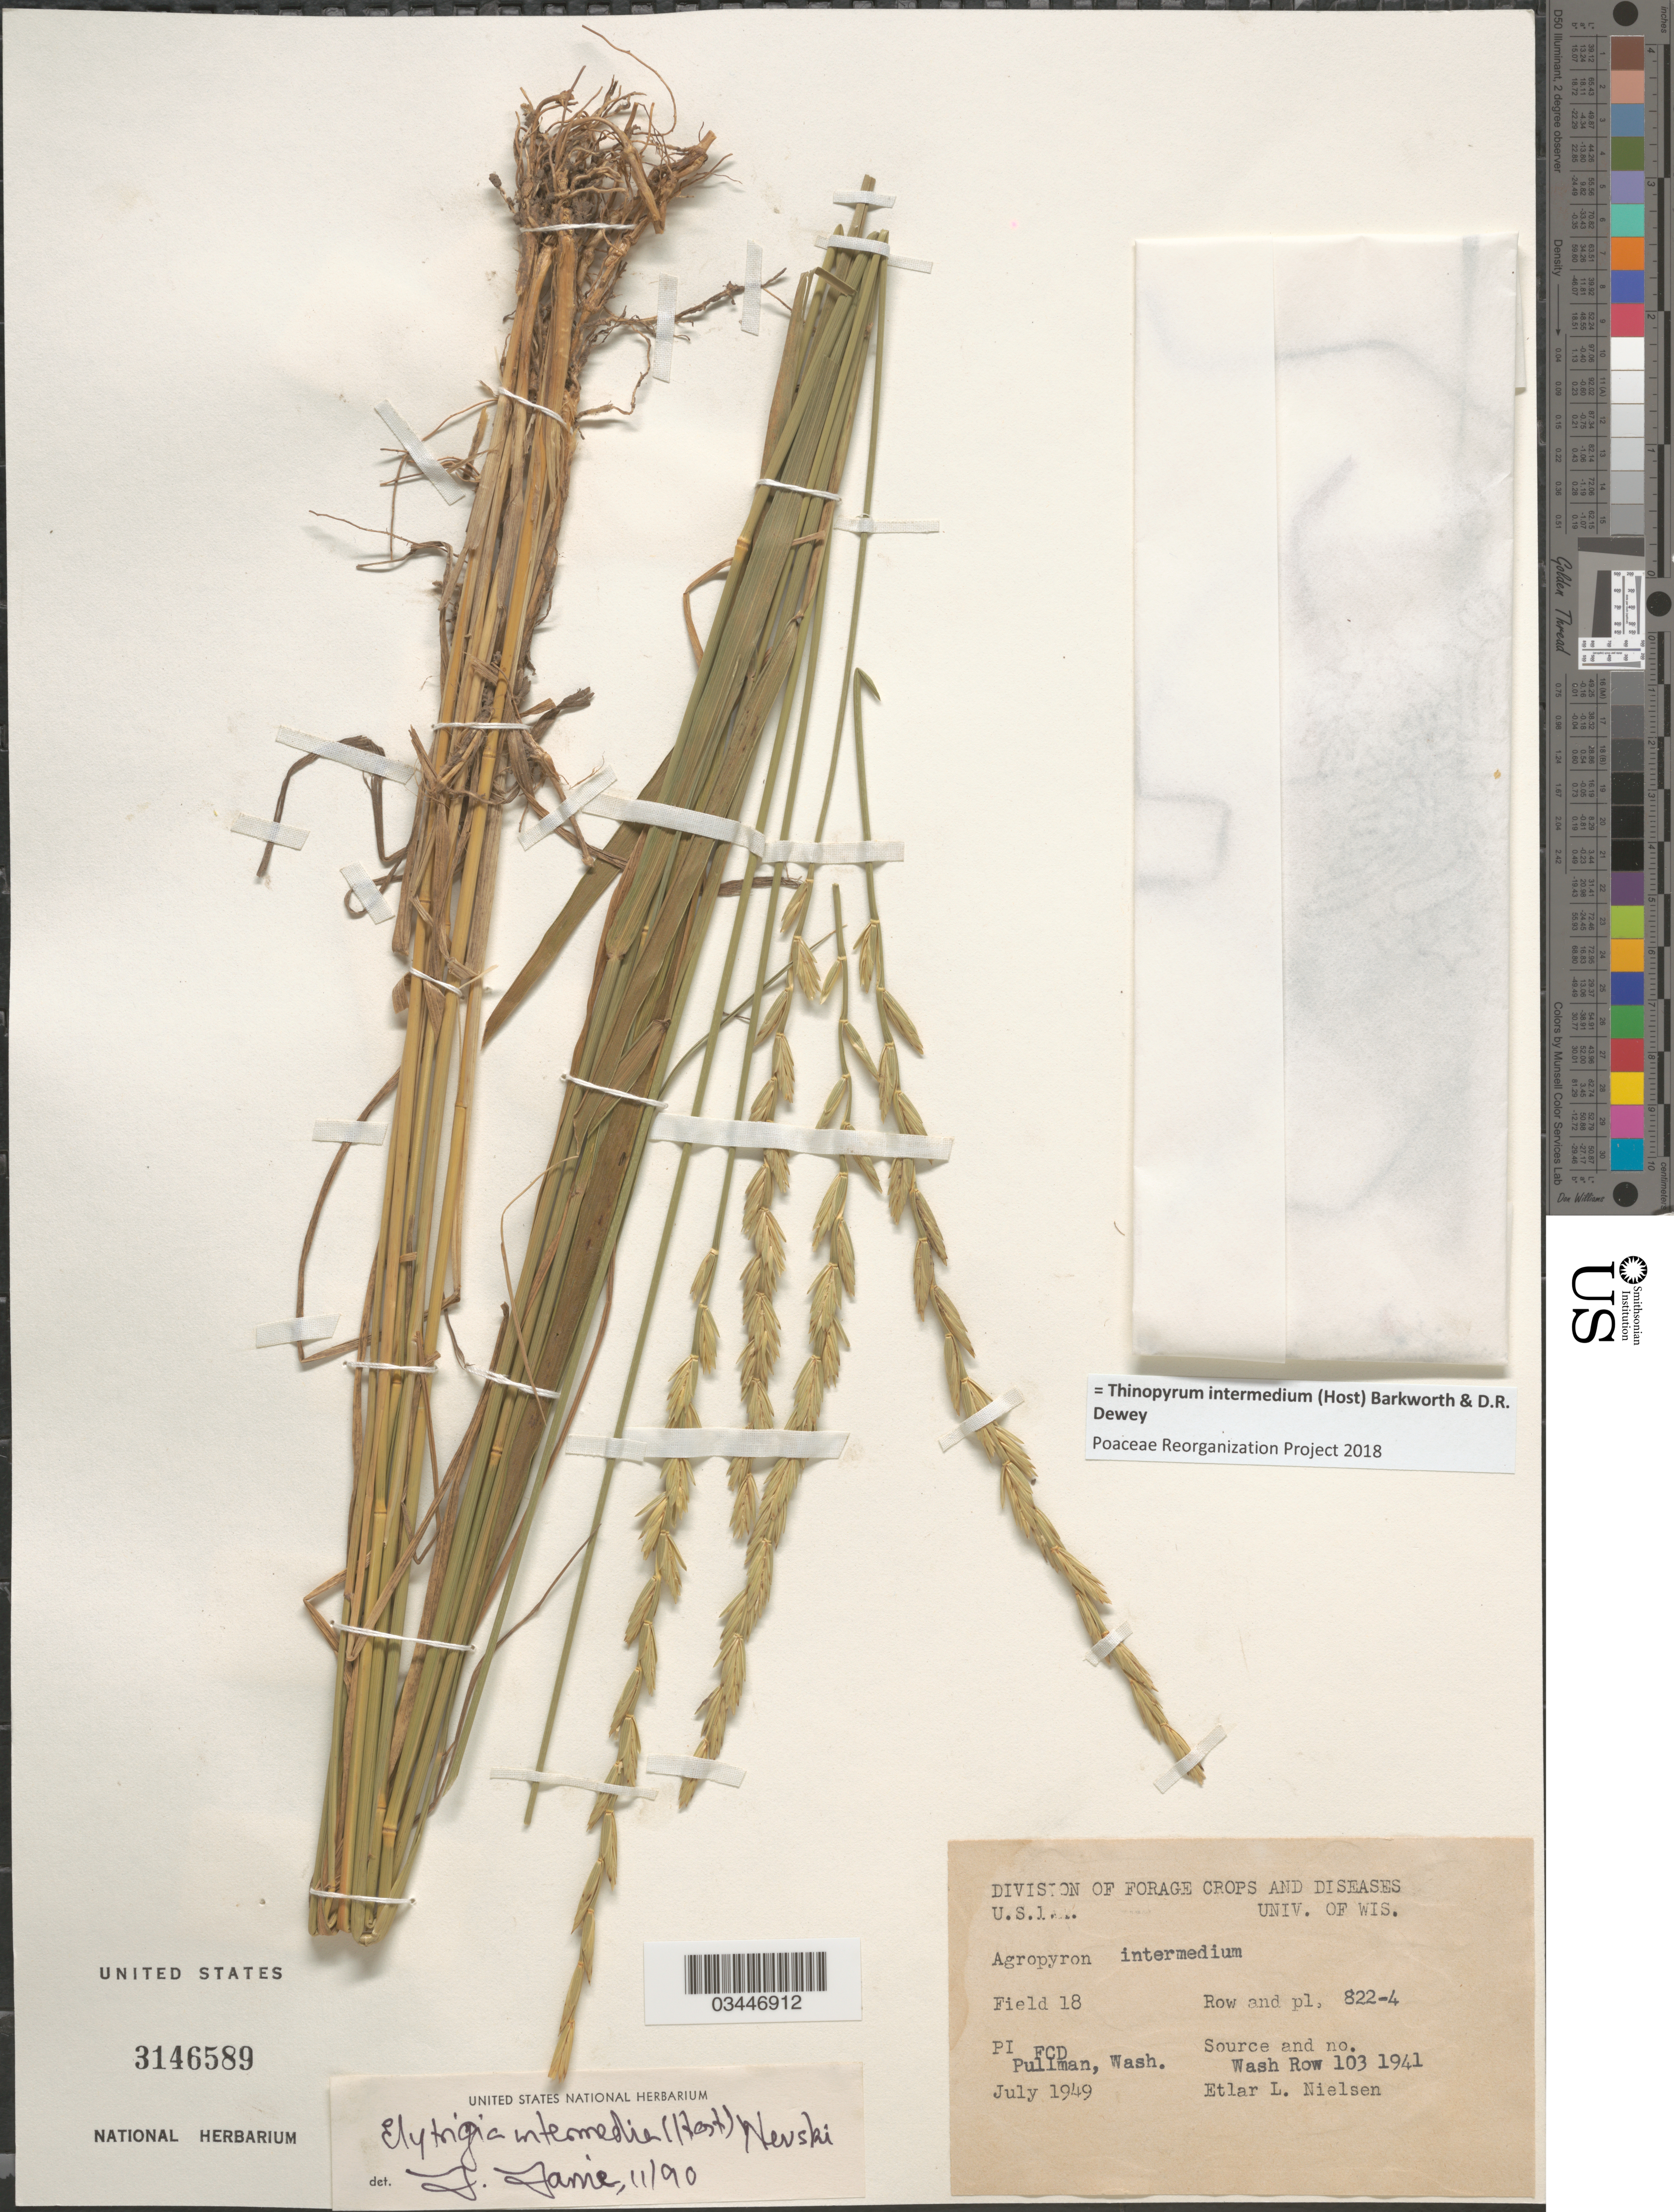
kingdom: Plantae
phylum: Tracheophyta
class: Liliopsida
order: Poales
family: Poaceae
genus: Thinopyrum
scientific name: Thinopyrum intermedium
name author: (Host) Barkworth & Dewey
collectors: E. L. Nielsen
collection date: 1949-07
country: United States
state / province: Washington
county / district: Whitman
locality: Field 18 Row and pl. 822-4. FCD Pullman.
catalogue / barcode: US 3146589